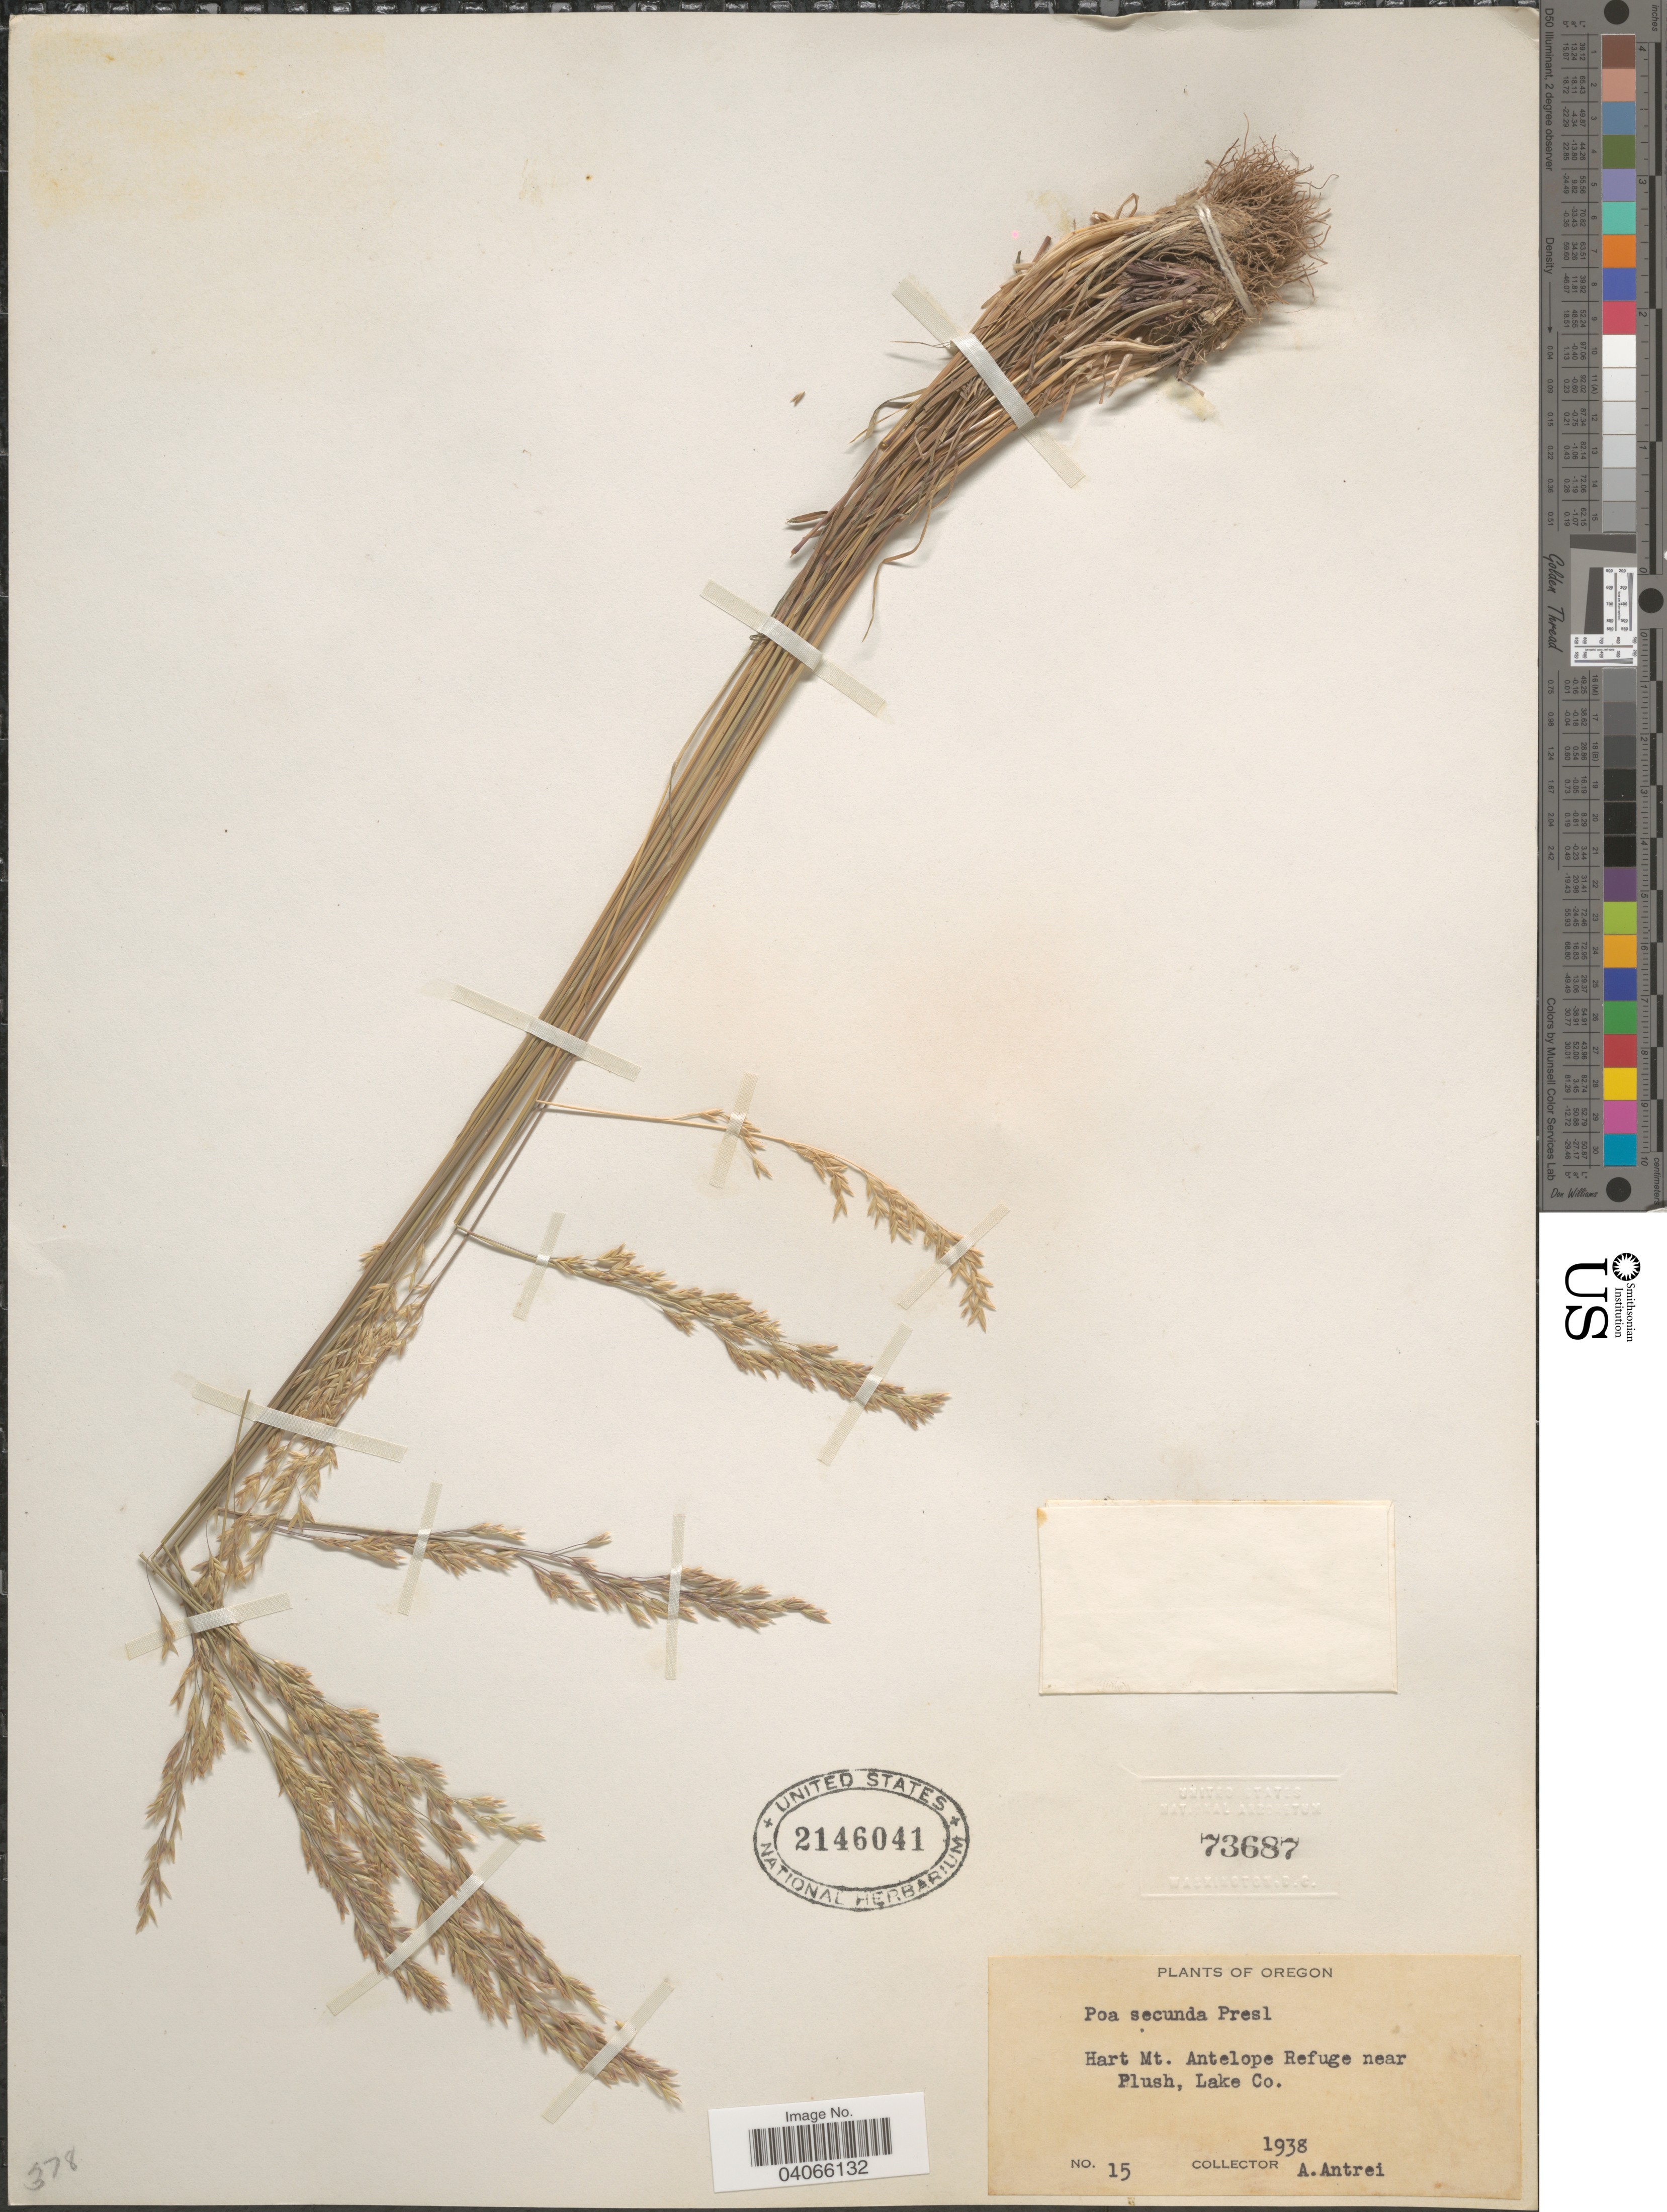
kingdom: Plantae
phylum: Tracheophyta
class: Liliopsida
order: Poales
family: Poaceae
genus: Poa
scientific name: Poa secunda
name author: J. Presl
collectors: A. Antrei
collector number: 15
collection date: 1938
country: United States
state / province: Oregon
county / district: Lake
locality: Hart Mt. Antelope Refuge near Plush, Lake Co.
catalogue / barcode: US 2146041